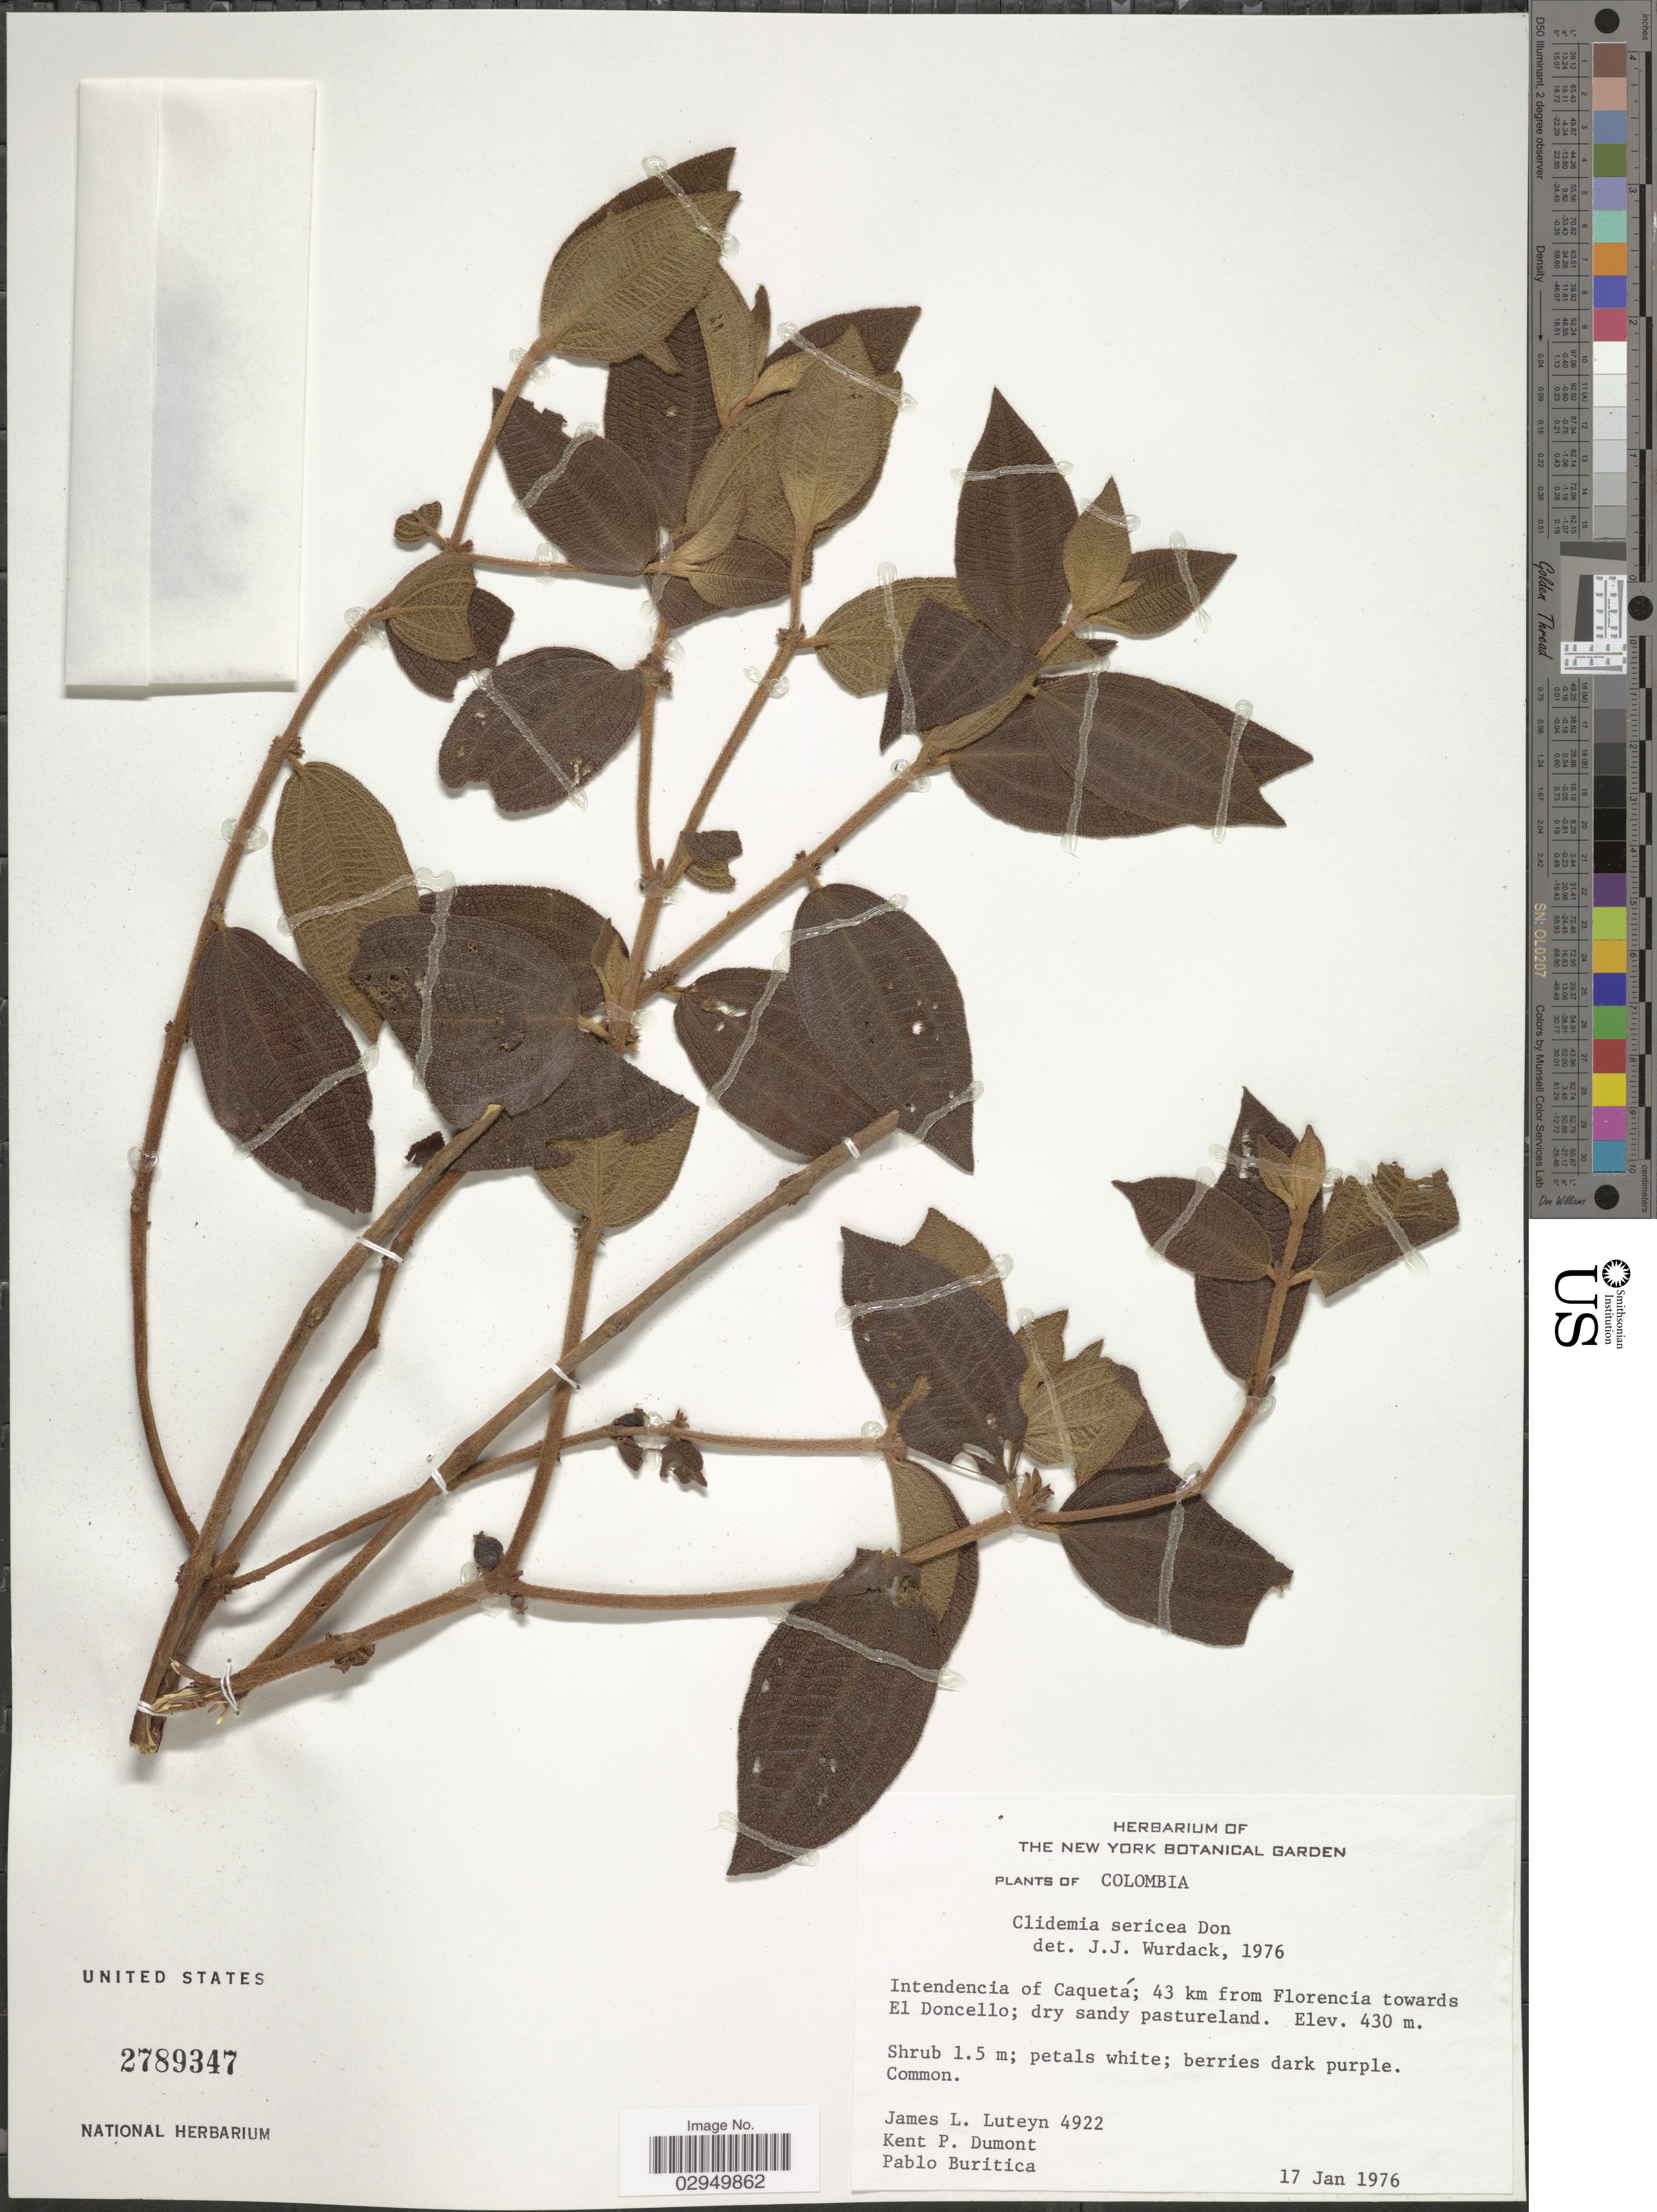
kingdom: Plantae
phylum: Tracheophyta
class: Magnoliopsida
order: Myrtales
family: Melastomataceae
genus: Clidemia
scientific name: Clidemia sericea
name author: D. Don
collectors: J. L. Luteyn, K. P. Dumont & P. Buritica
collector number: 4922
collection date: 1976-01-17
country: Colombia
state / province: Caquetá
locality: Intendencia of Caquetá; 43 km from Florencia towards El Doncello.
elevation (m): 430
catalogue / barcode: US 2789347